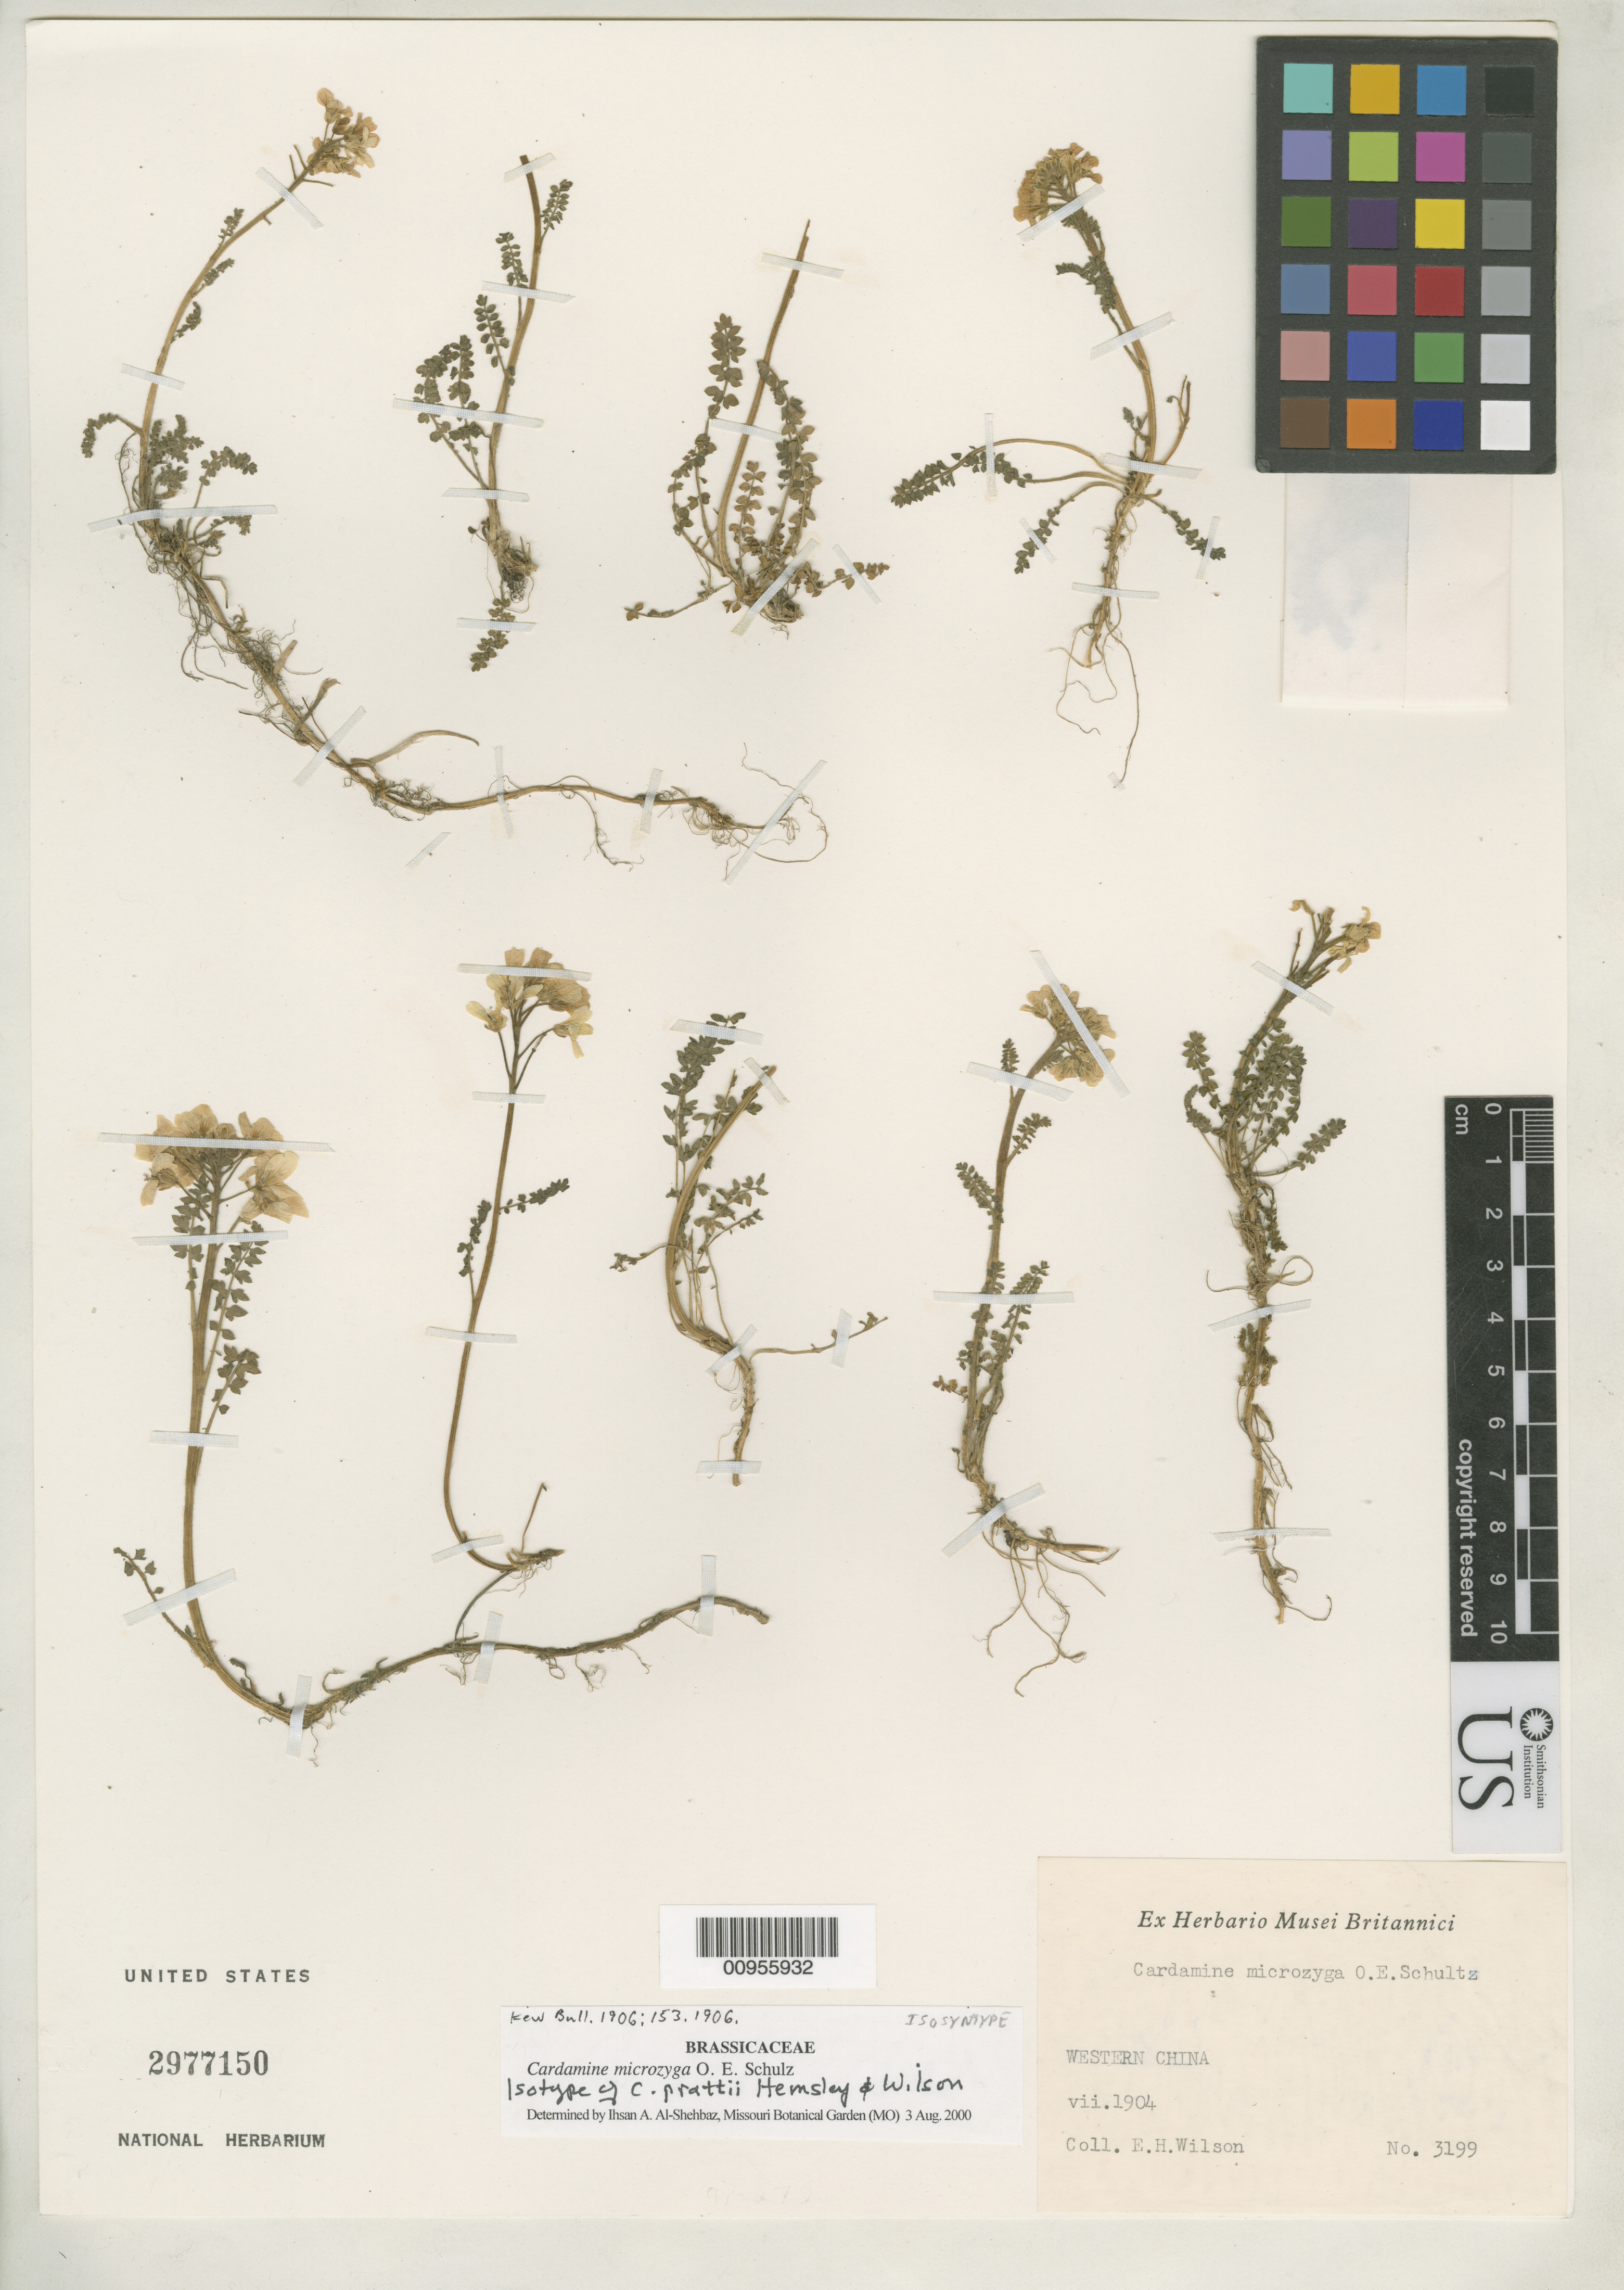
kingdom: Plantae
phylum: Tracheophyta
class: Magnoliopsida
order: Brassicales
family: Brassicaceae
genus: Cardamine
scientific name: Cardamine prattii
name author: Hemsl. & E.H. Wilson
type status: Isosyntype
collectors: E. H. Wilson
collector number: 3199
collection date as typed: Jul 1904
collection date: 1904-07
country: China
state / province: Sichuan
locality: Western China. [Protologue, "moist alpine meadows at 3300-3700 m., around Tatien lu"]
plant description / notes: Annotated as "isotype" by Al-Shehbaz but protologue cites two collection, Wilson 3199 & Pratt 265, with no indication of type.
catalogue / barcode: US 2977150